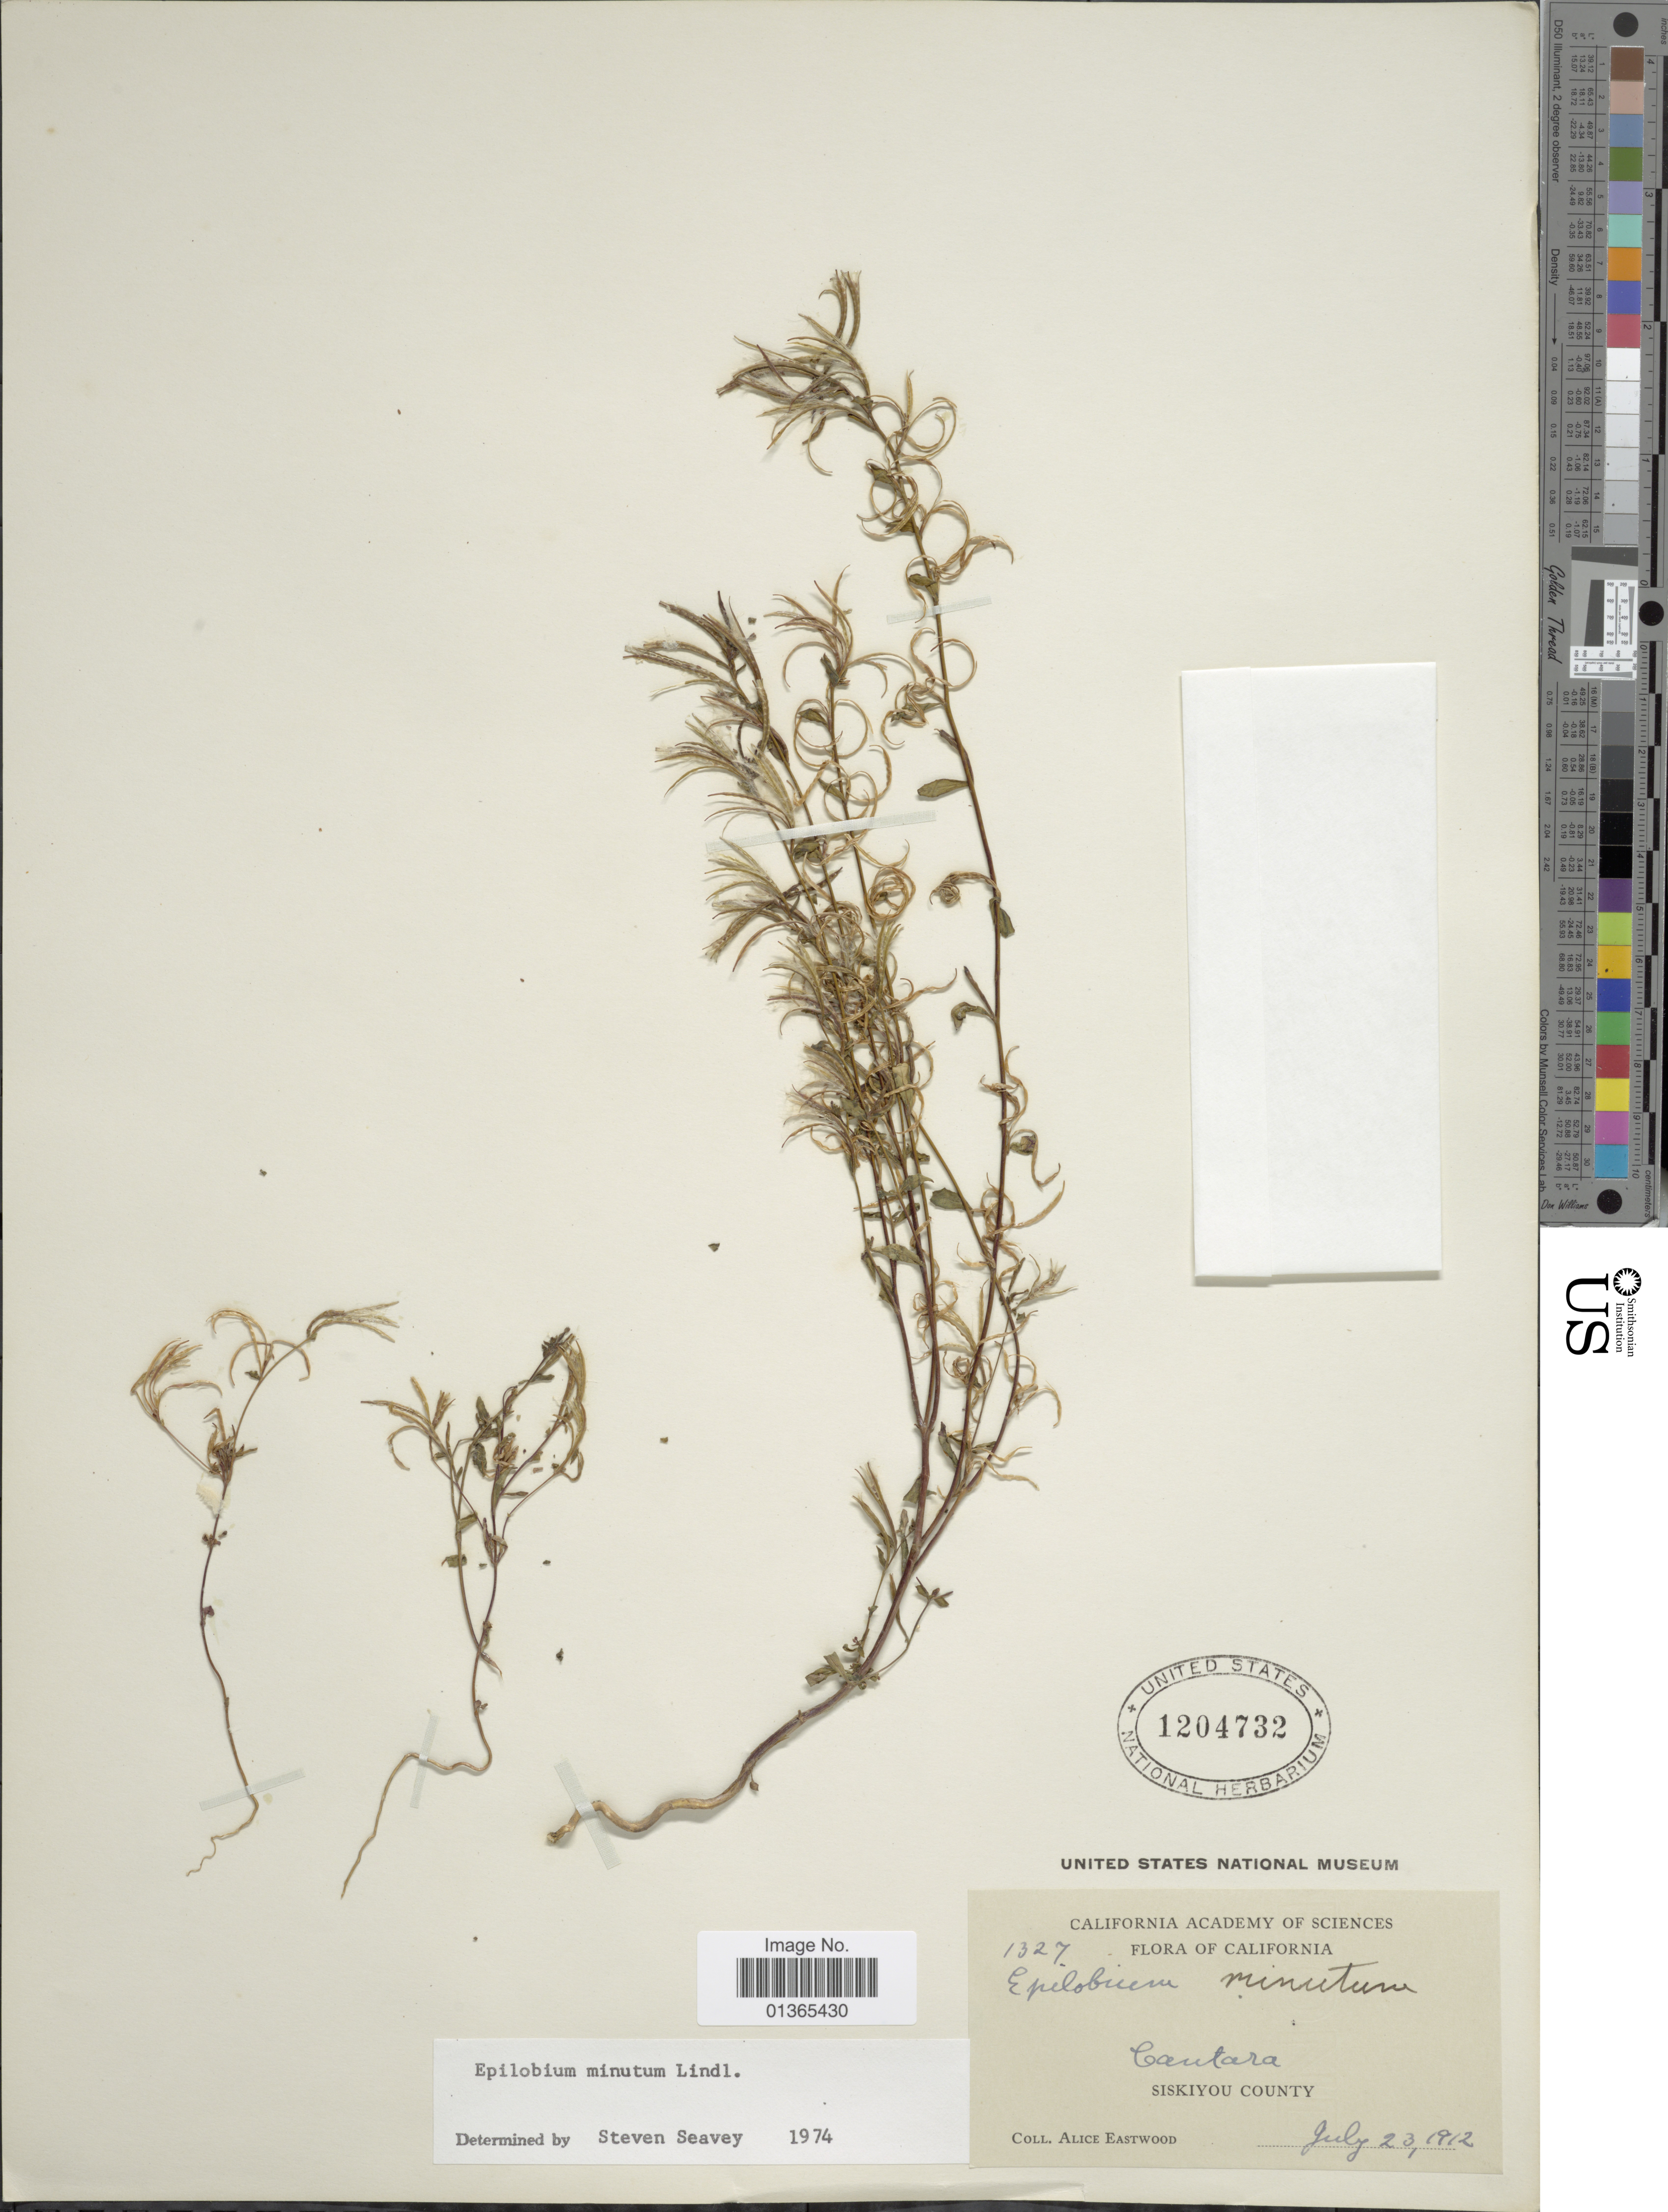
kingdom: Plantae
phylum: Tracheophyta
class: Magnoliopsida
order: Myrtales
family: Onagraceae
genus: Epilobium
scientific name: Epilobium minutum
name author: Lindl. ex Lehm.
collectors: A. Eastwood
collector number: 1327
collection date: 1912-07-23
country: United States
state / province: California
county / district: Siskiyou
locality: Cantara. Siskiyou County.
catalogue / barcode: US 1204732